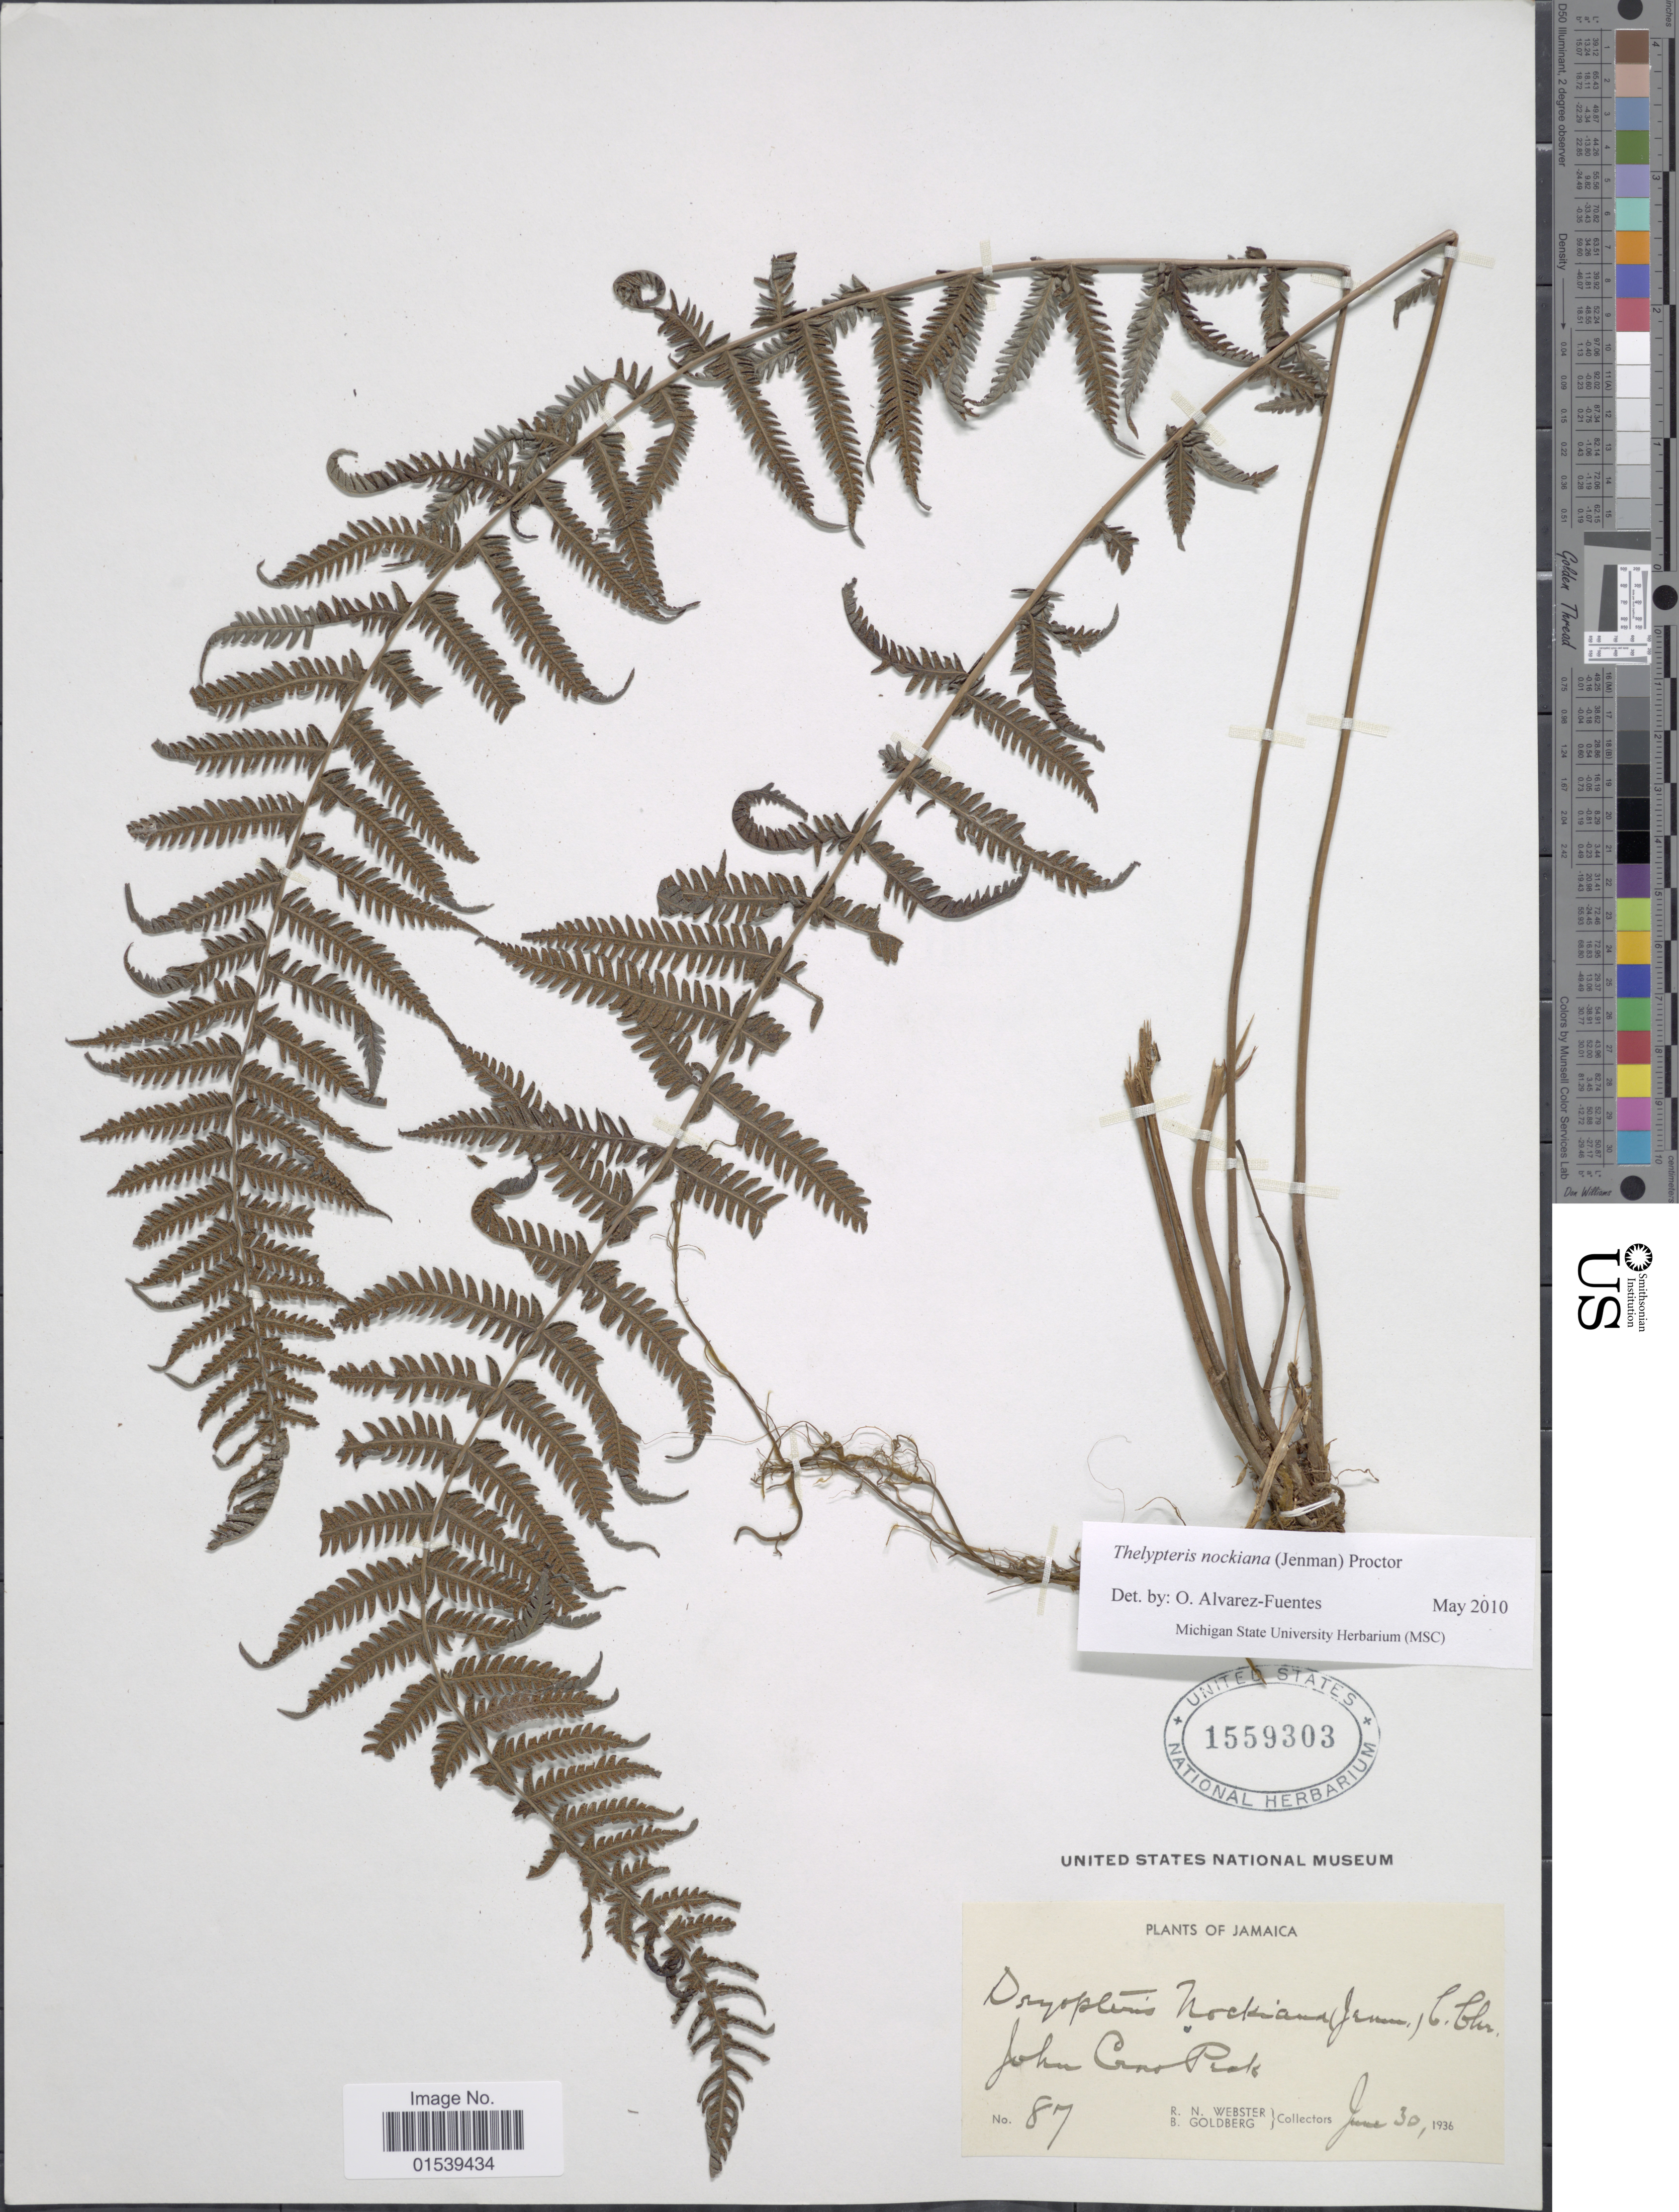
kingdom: Plantae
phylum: Tracheophyta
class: Polypodiopsida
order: Polypodiales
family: Thelypteridaceae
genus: Amauropelta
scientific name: Amauropelta nockiana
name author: (Jenman) Pic. Serm.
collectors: R. N. Webster & B. Goldberg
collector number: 87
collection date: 1936-06-30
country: Jamaica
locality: John Crow Peak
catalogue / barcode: US 1559303